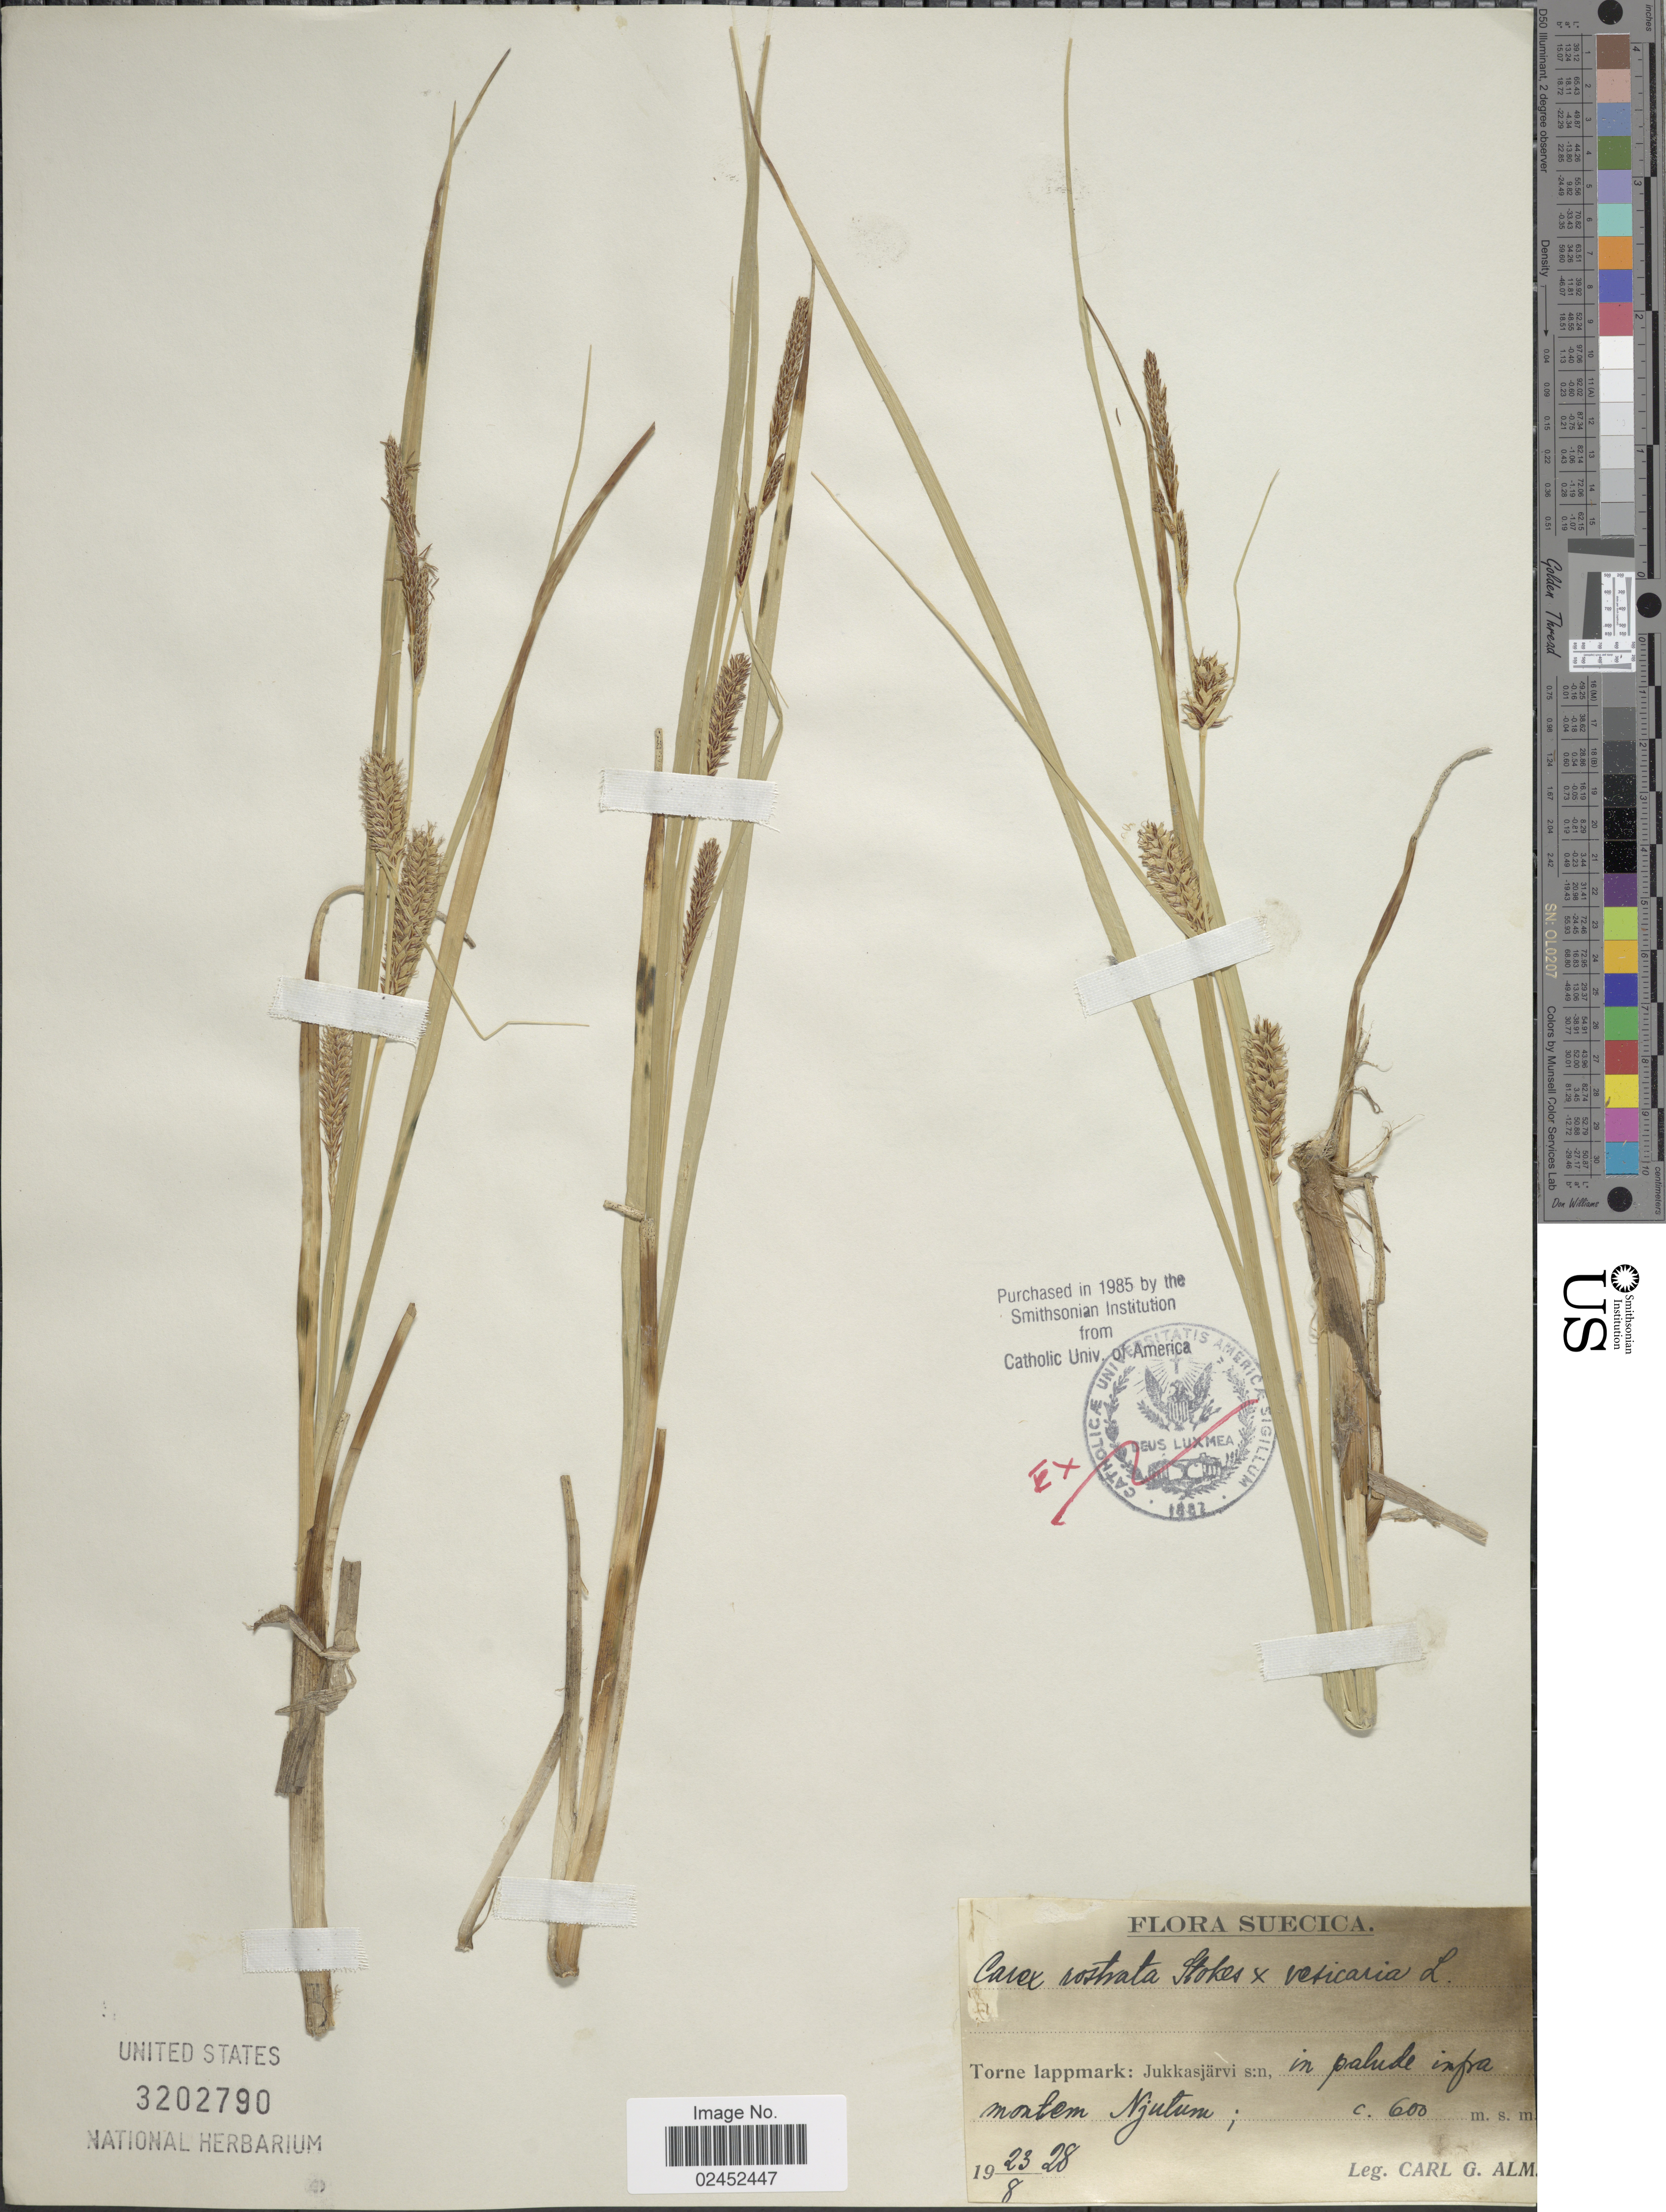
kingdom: Plantae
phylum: Tracheophyta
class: Liliopsida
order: Poales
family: Cyperaceae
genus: Carex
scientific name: Carex rostrata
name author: Stokes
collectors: C. G. Alm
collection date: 1928-08-23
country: Sweden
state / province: Norrbotten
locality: Suecica, Torne lappmark: Jukkasjarvi s:n, in palude infra.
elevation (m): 600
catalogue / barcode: US 3202790